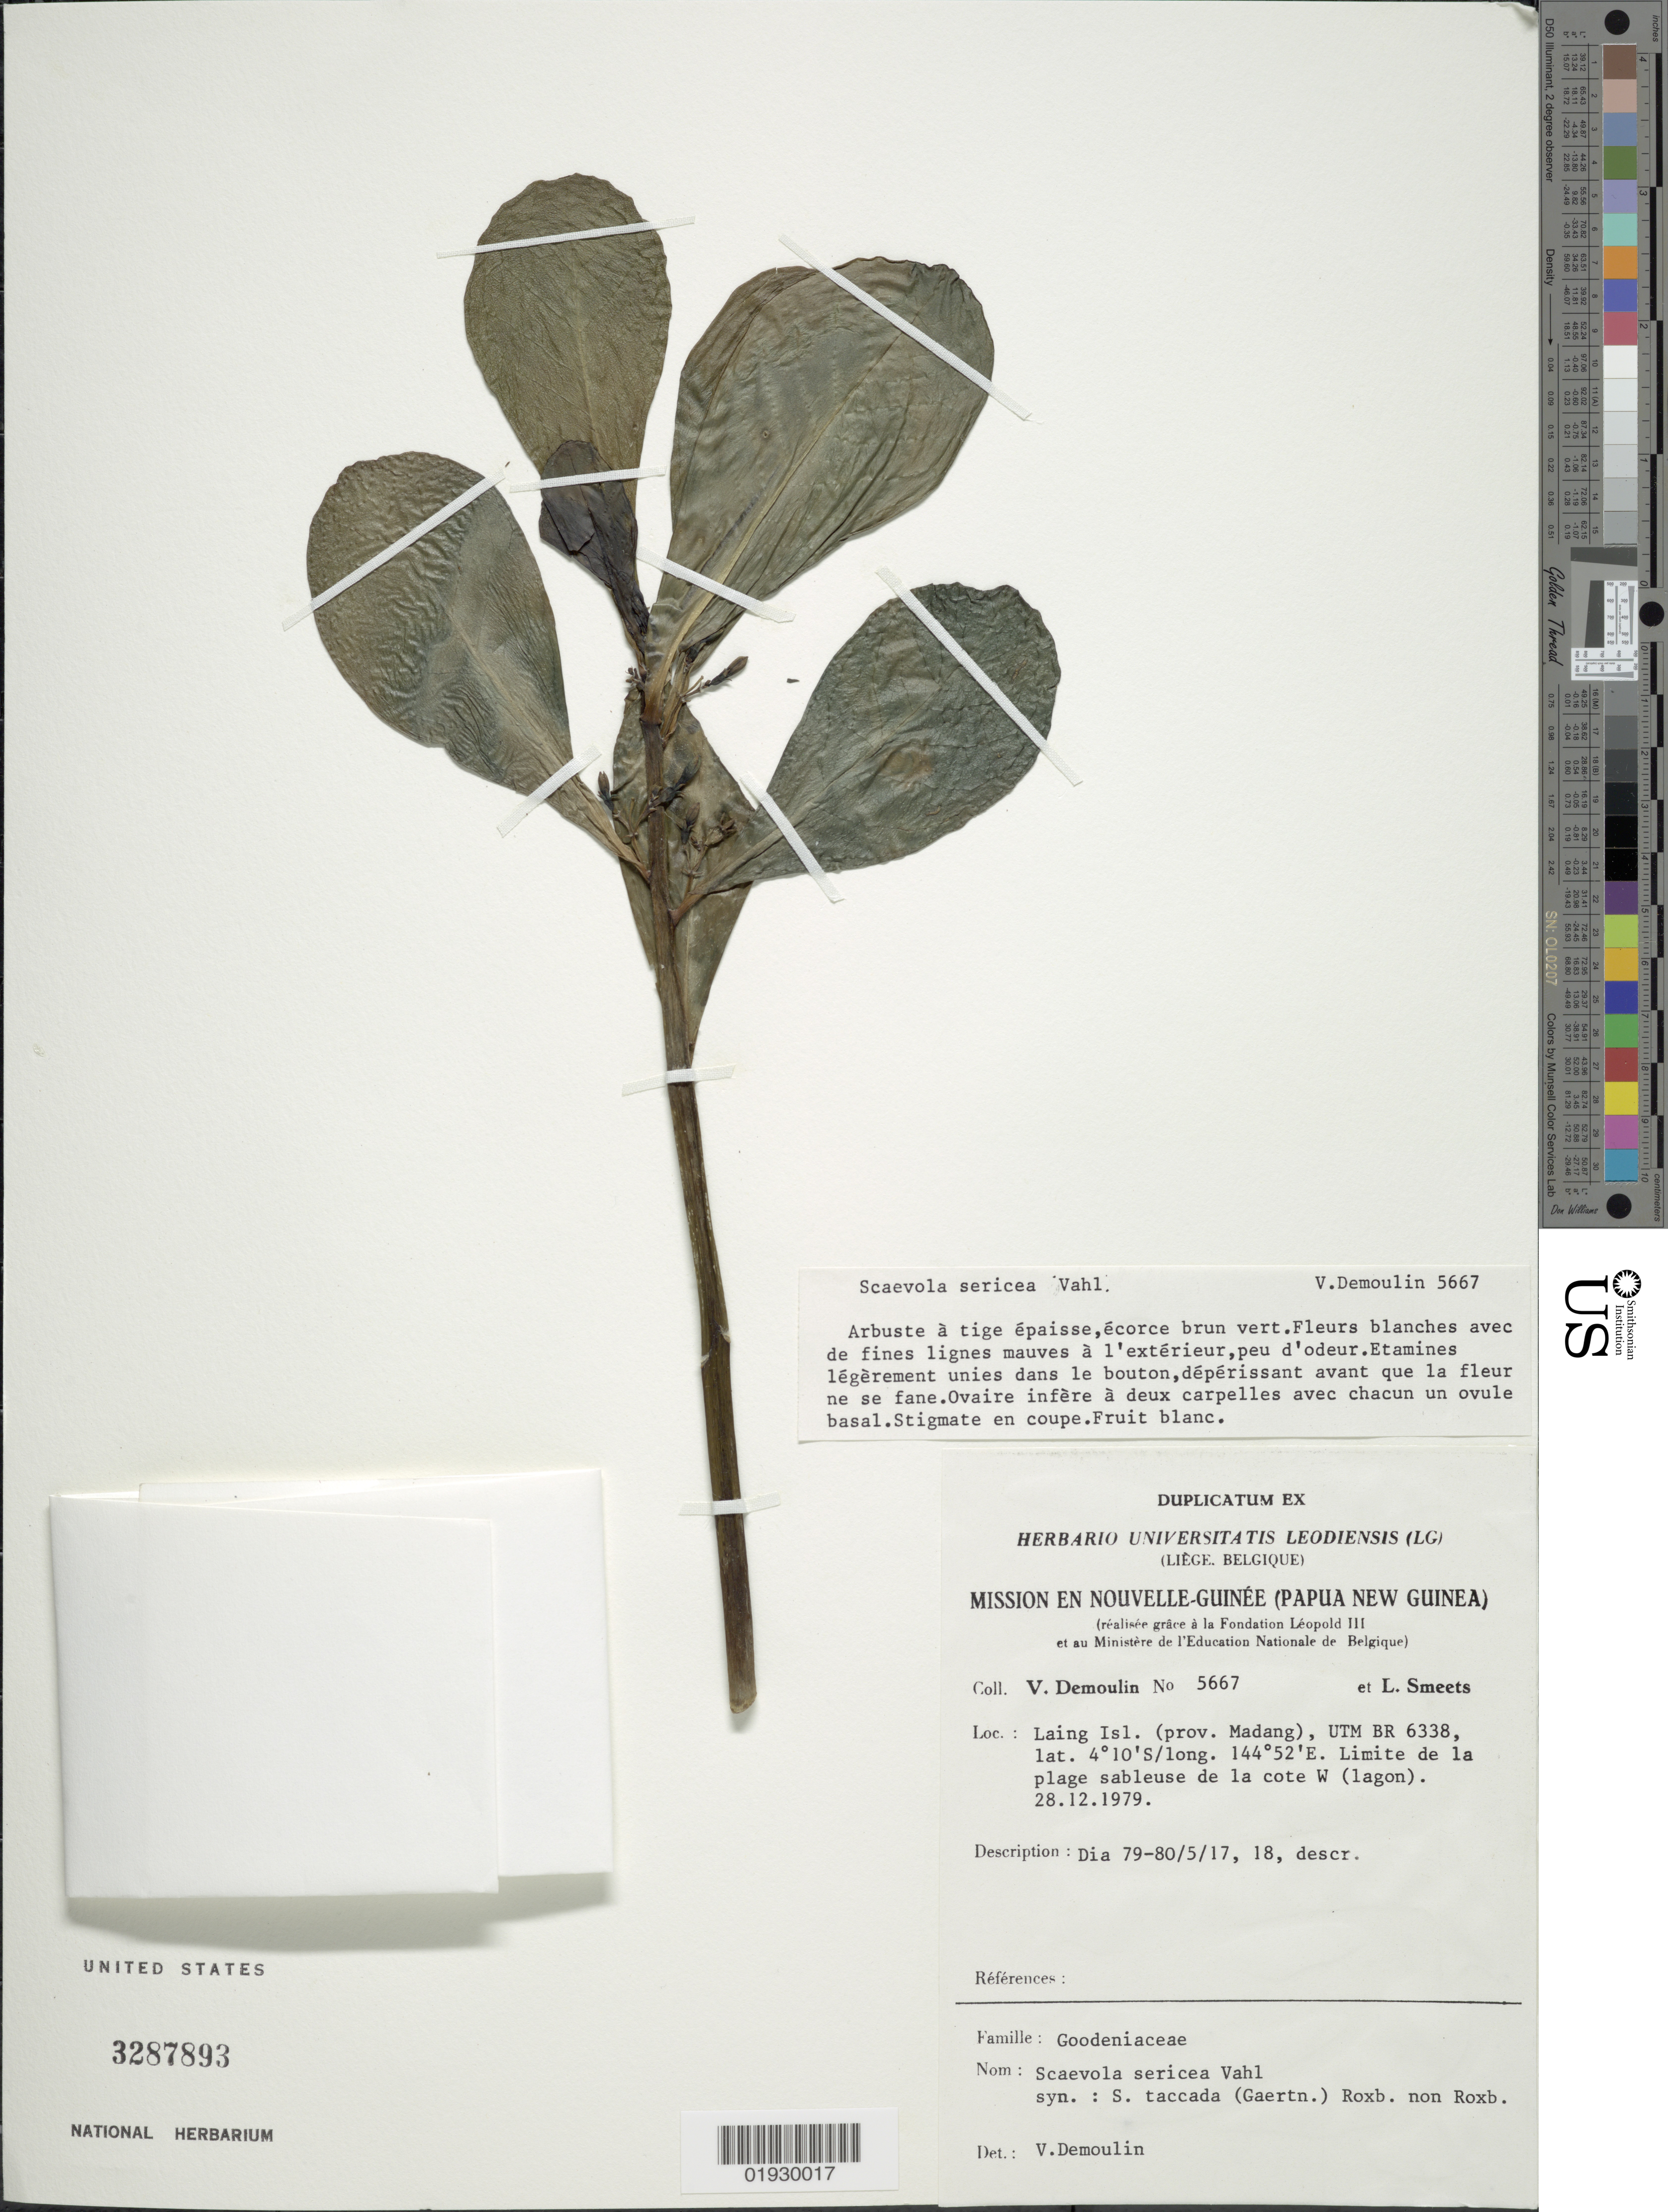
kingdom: Plantae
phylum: Tracheophyta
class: Magnoliopsida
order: Asterales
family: Goodeniaceae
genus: Scaevola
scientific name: Scaevola taccada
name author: (Gaertn.) Roxb.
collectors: V. Demoulin & L. Smeets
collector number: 5667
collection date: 1979-12-28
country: Papua New Guinea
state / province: Madang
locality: Laing Isl., UTM BR 6338, Limite de la plage sableuse de la cote W (lagon).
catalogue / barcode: US 3287893